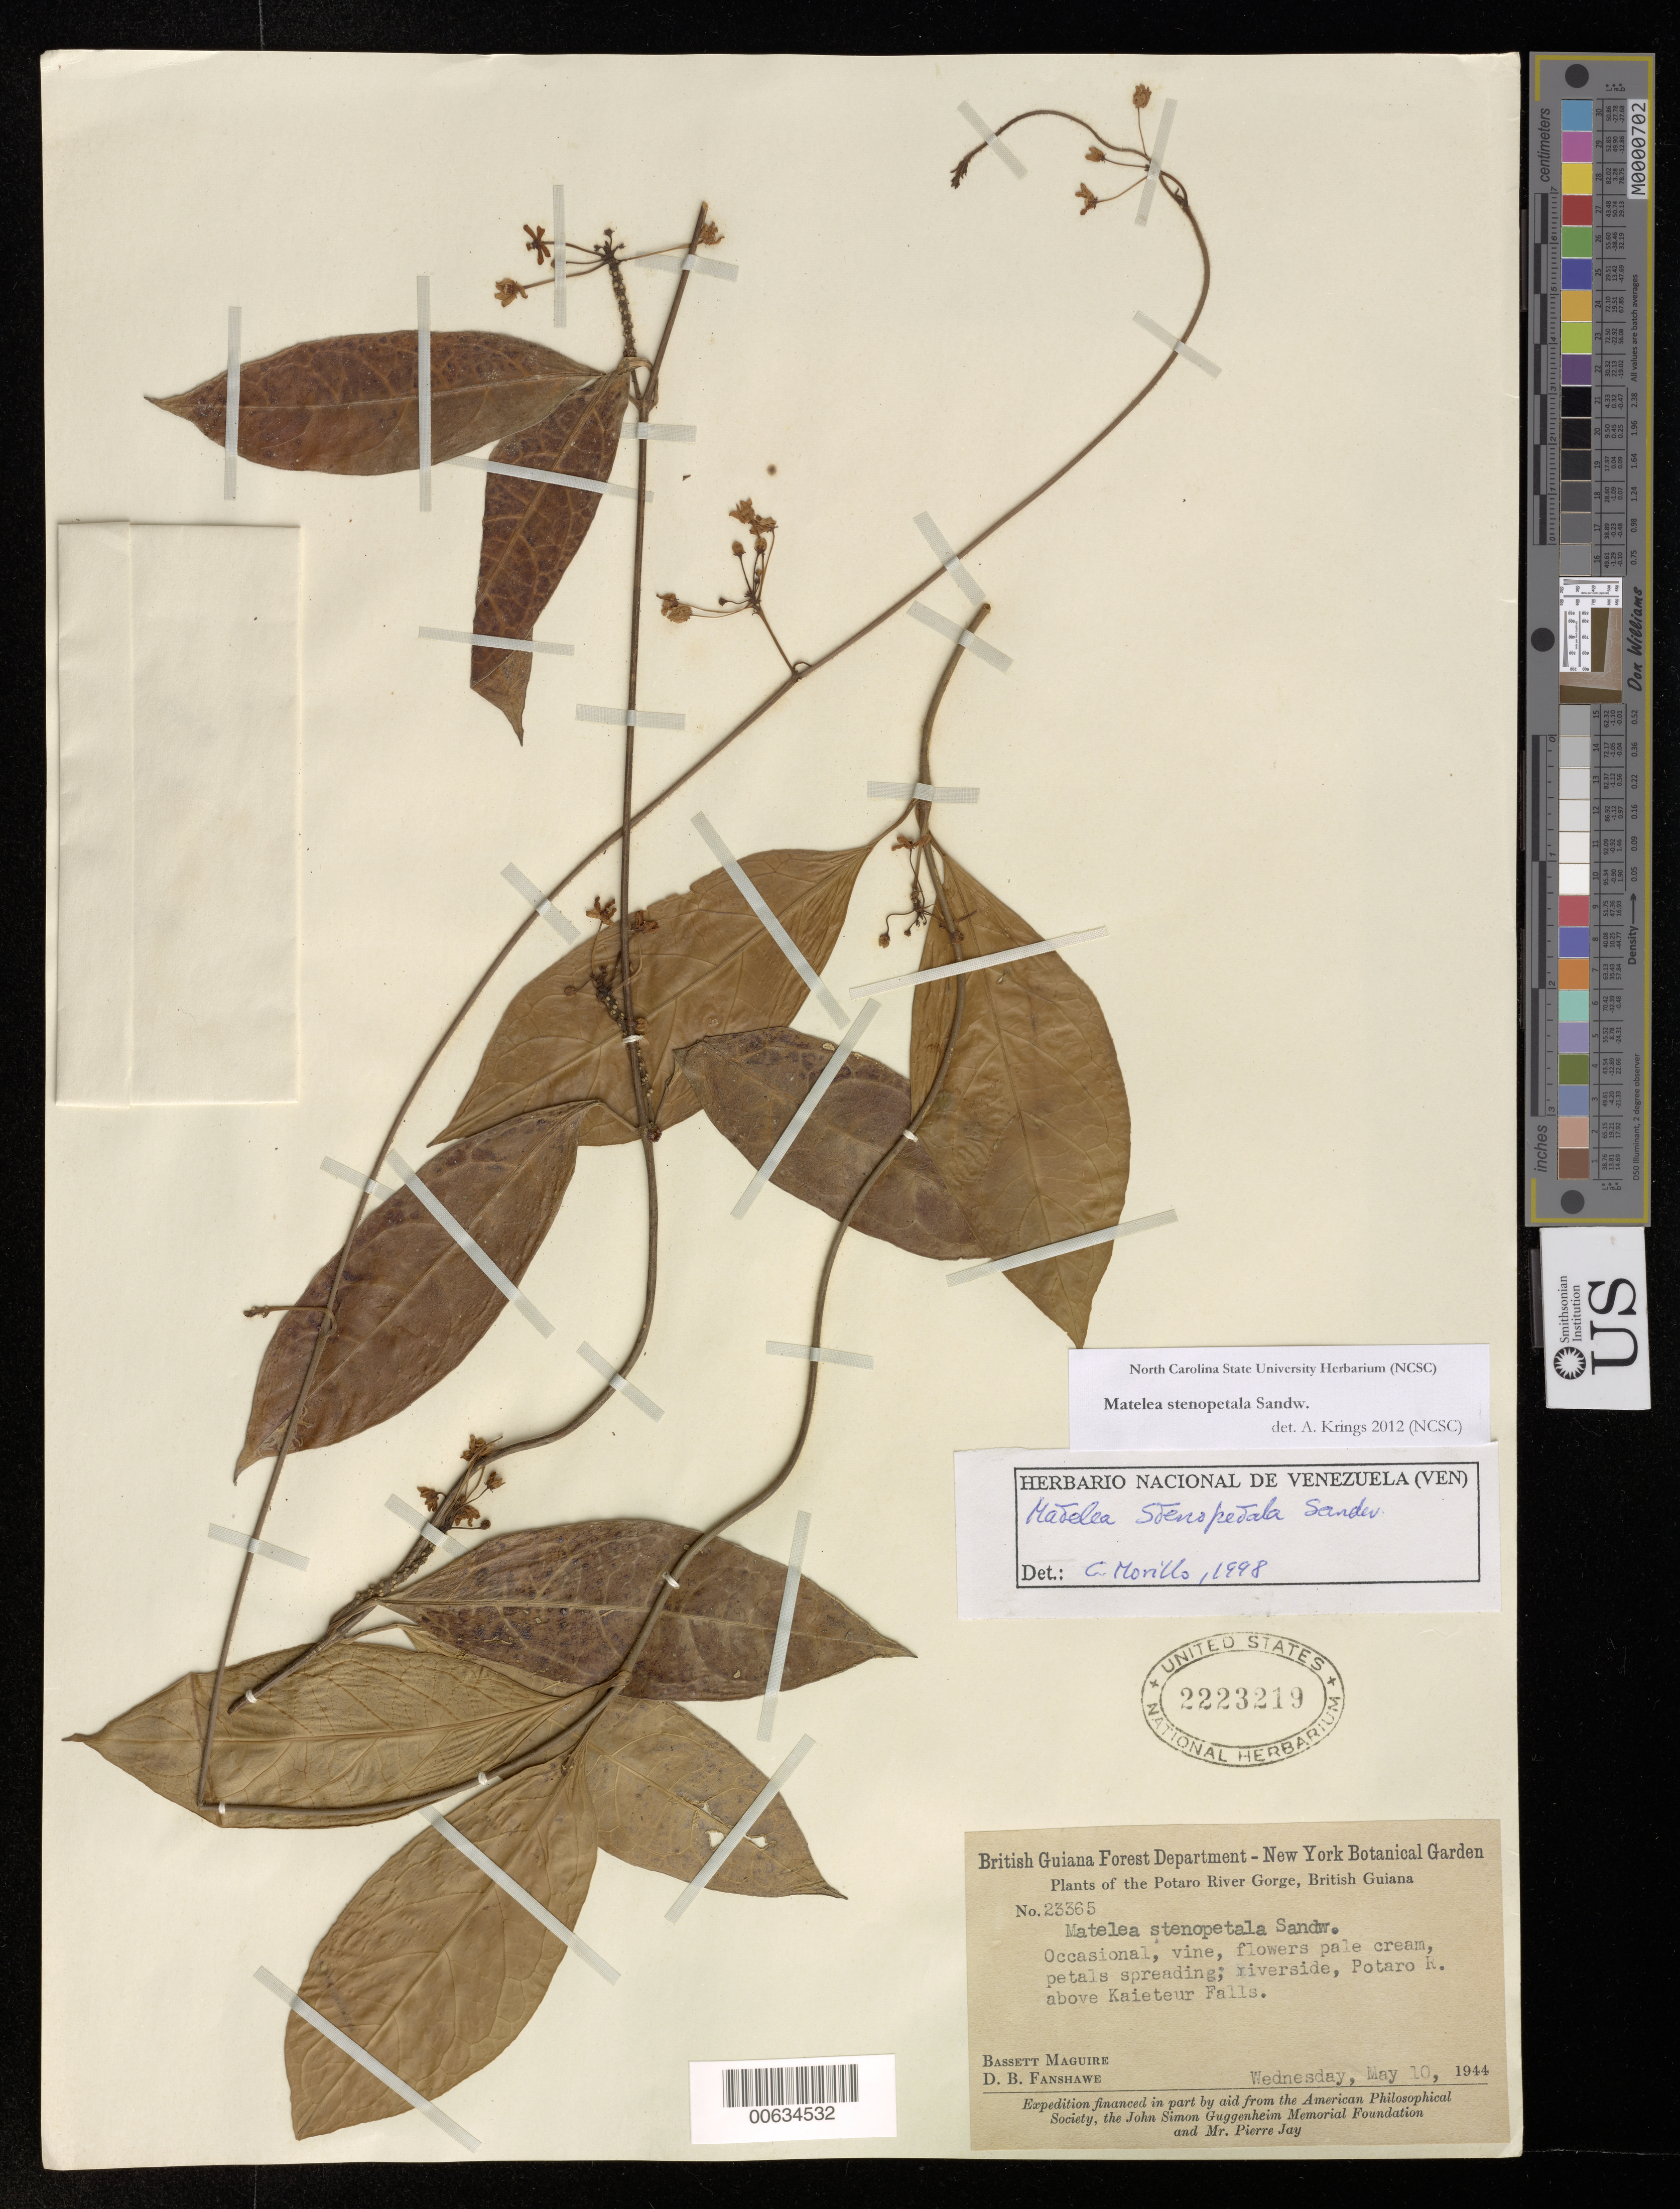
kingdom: Plantae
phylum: Tracheophyta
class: Magnoliopsida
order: Gentianales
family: Apocynaceae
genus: Matelea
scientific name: Matelea stenopetala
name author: Sandwith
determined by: Morillo, G. N.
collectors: B. Maguire & D. B. Fanshawe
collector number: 23365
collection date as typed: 10-May-44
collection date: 1944-05-10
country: Guyana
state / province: Potaro-Siparuni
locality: Kaieteur Plateau, above Kaietuk, along Potaro River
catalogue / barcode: US 2223219